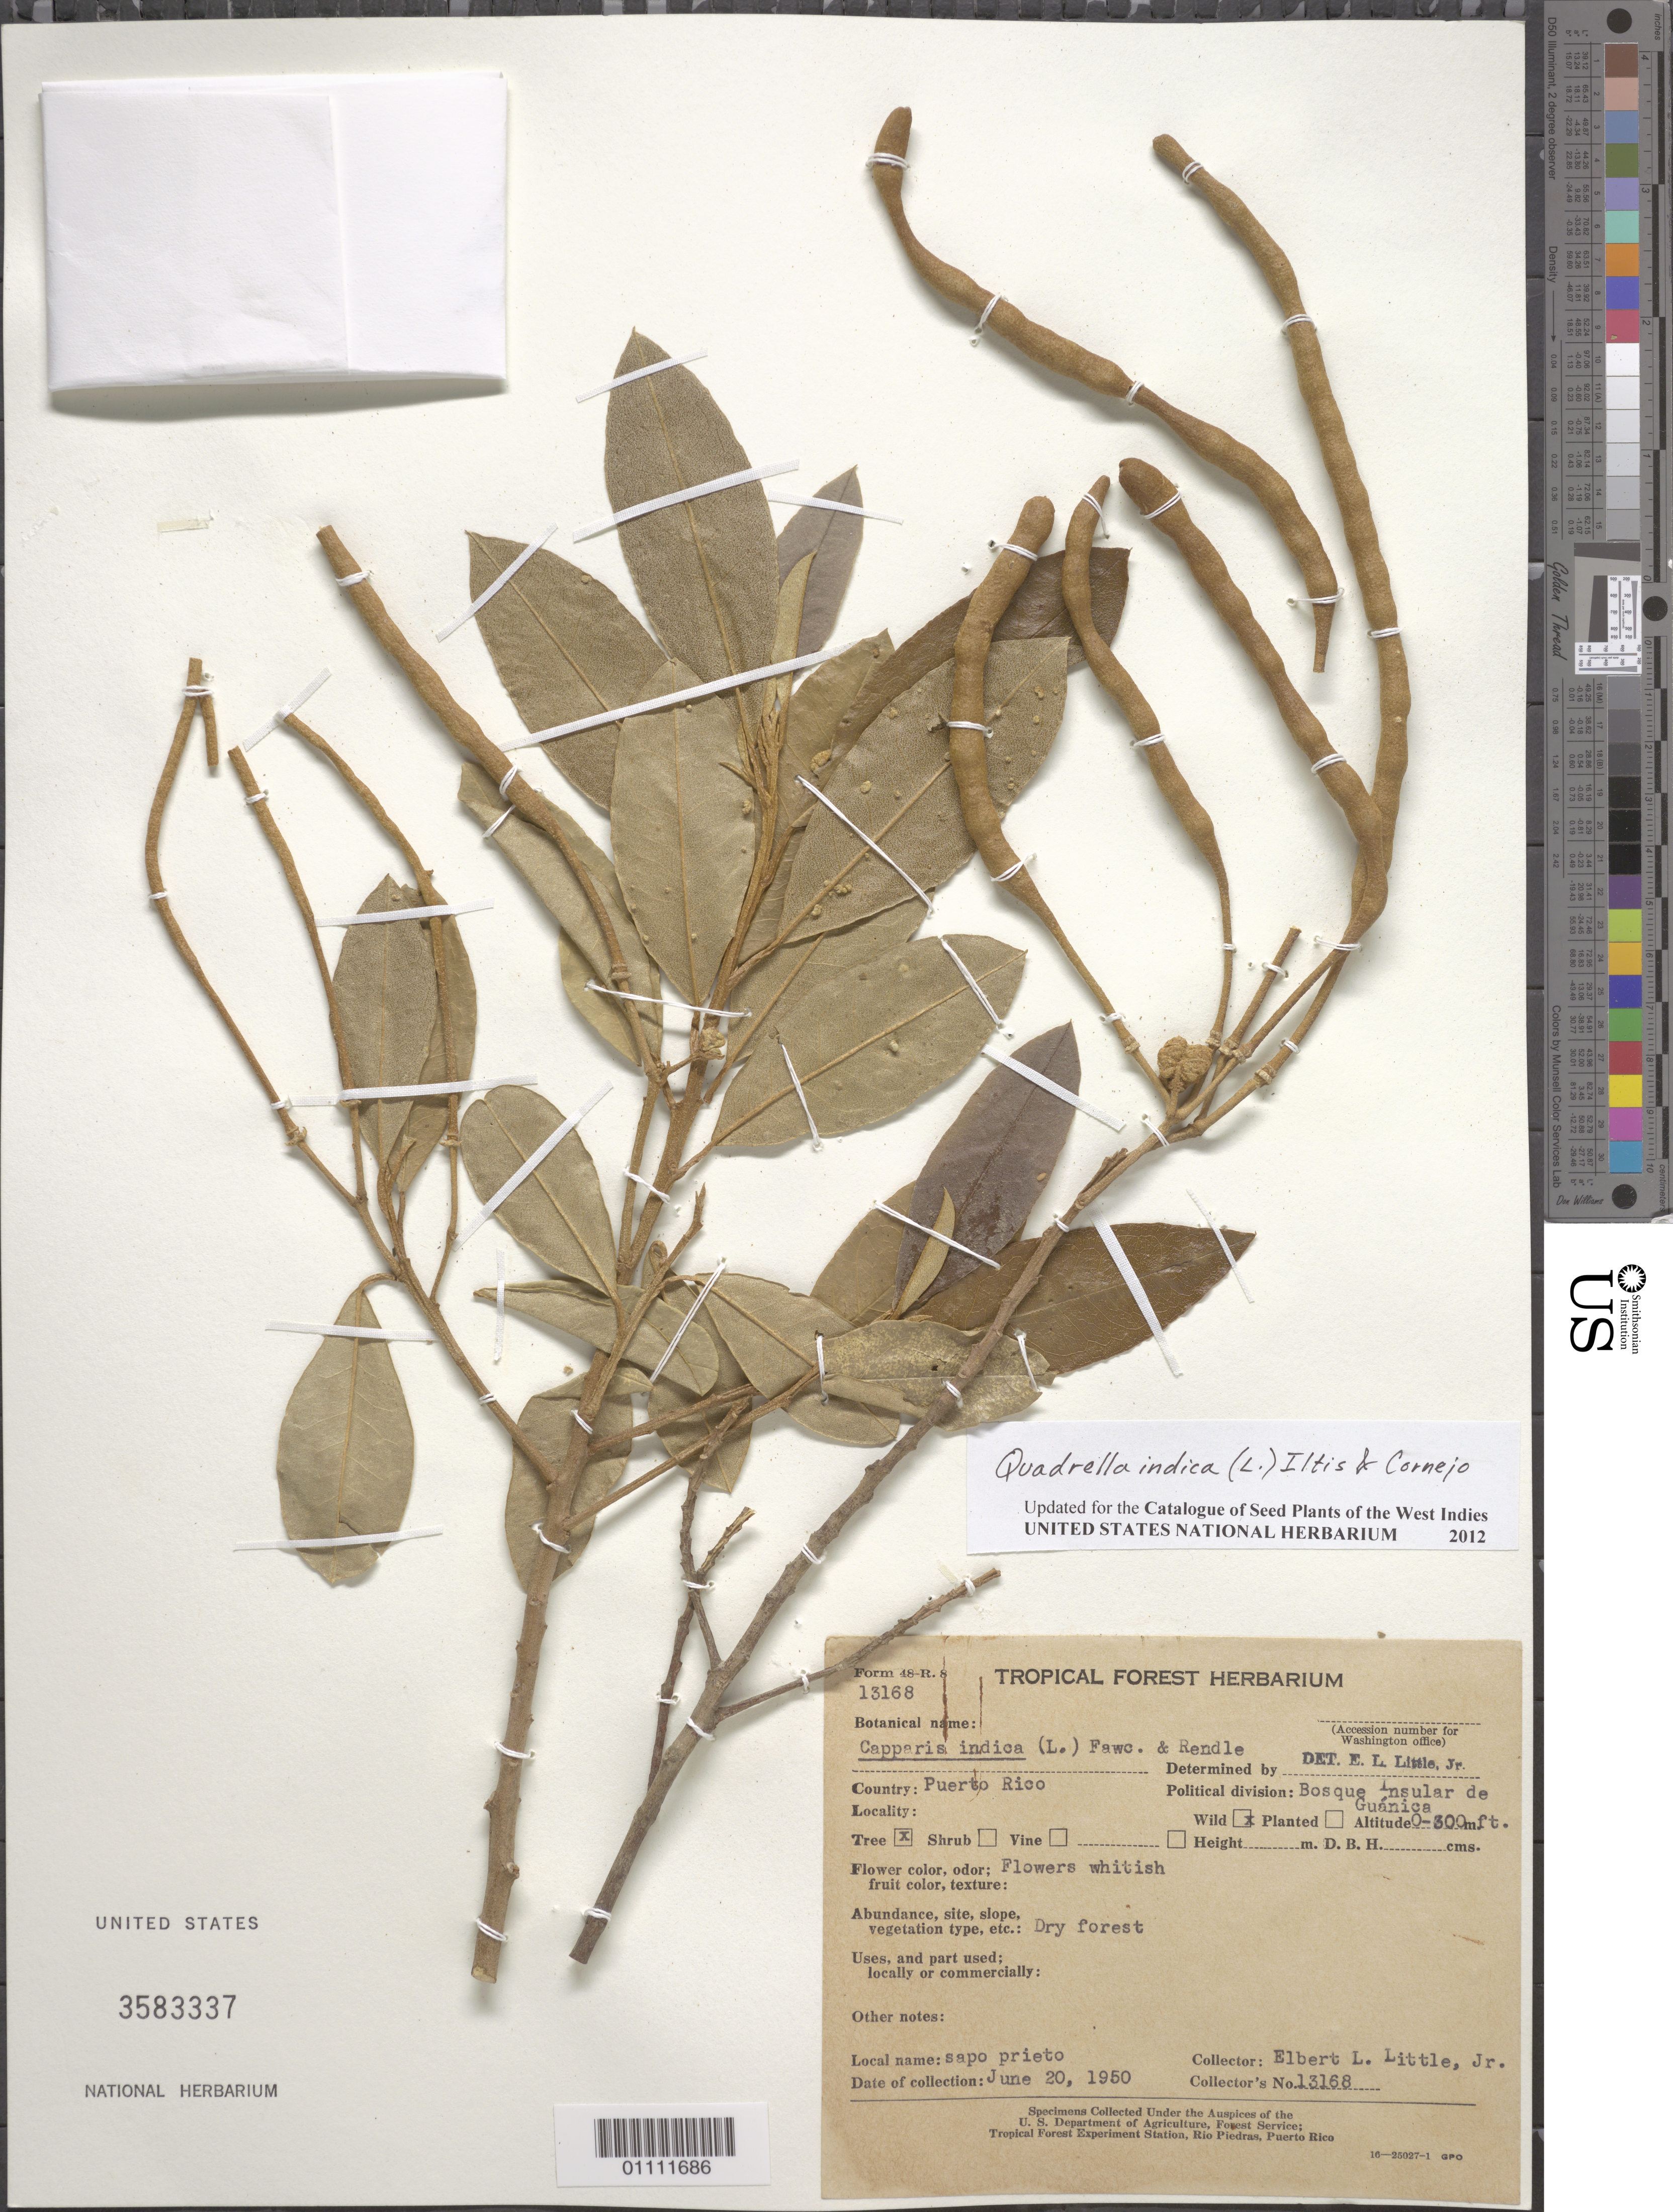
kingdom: Plantae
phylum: Tracheophyta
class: Magnoliopsida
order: Brassicales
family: Capparaceae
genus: Quadrella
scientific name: Quadrella indica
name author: (L.) Iltis & Cornejo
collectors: E. L. Little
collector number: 13168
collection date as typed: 20 Jun 1950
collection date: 1950-06-20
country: Puerto Rico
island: Puerto Rico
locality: Bosque Insular de Guánica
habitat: Dry forest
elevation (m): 0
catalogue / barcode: US 3583337